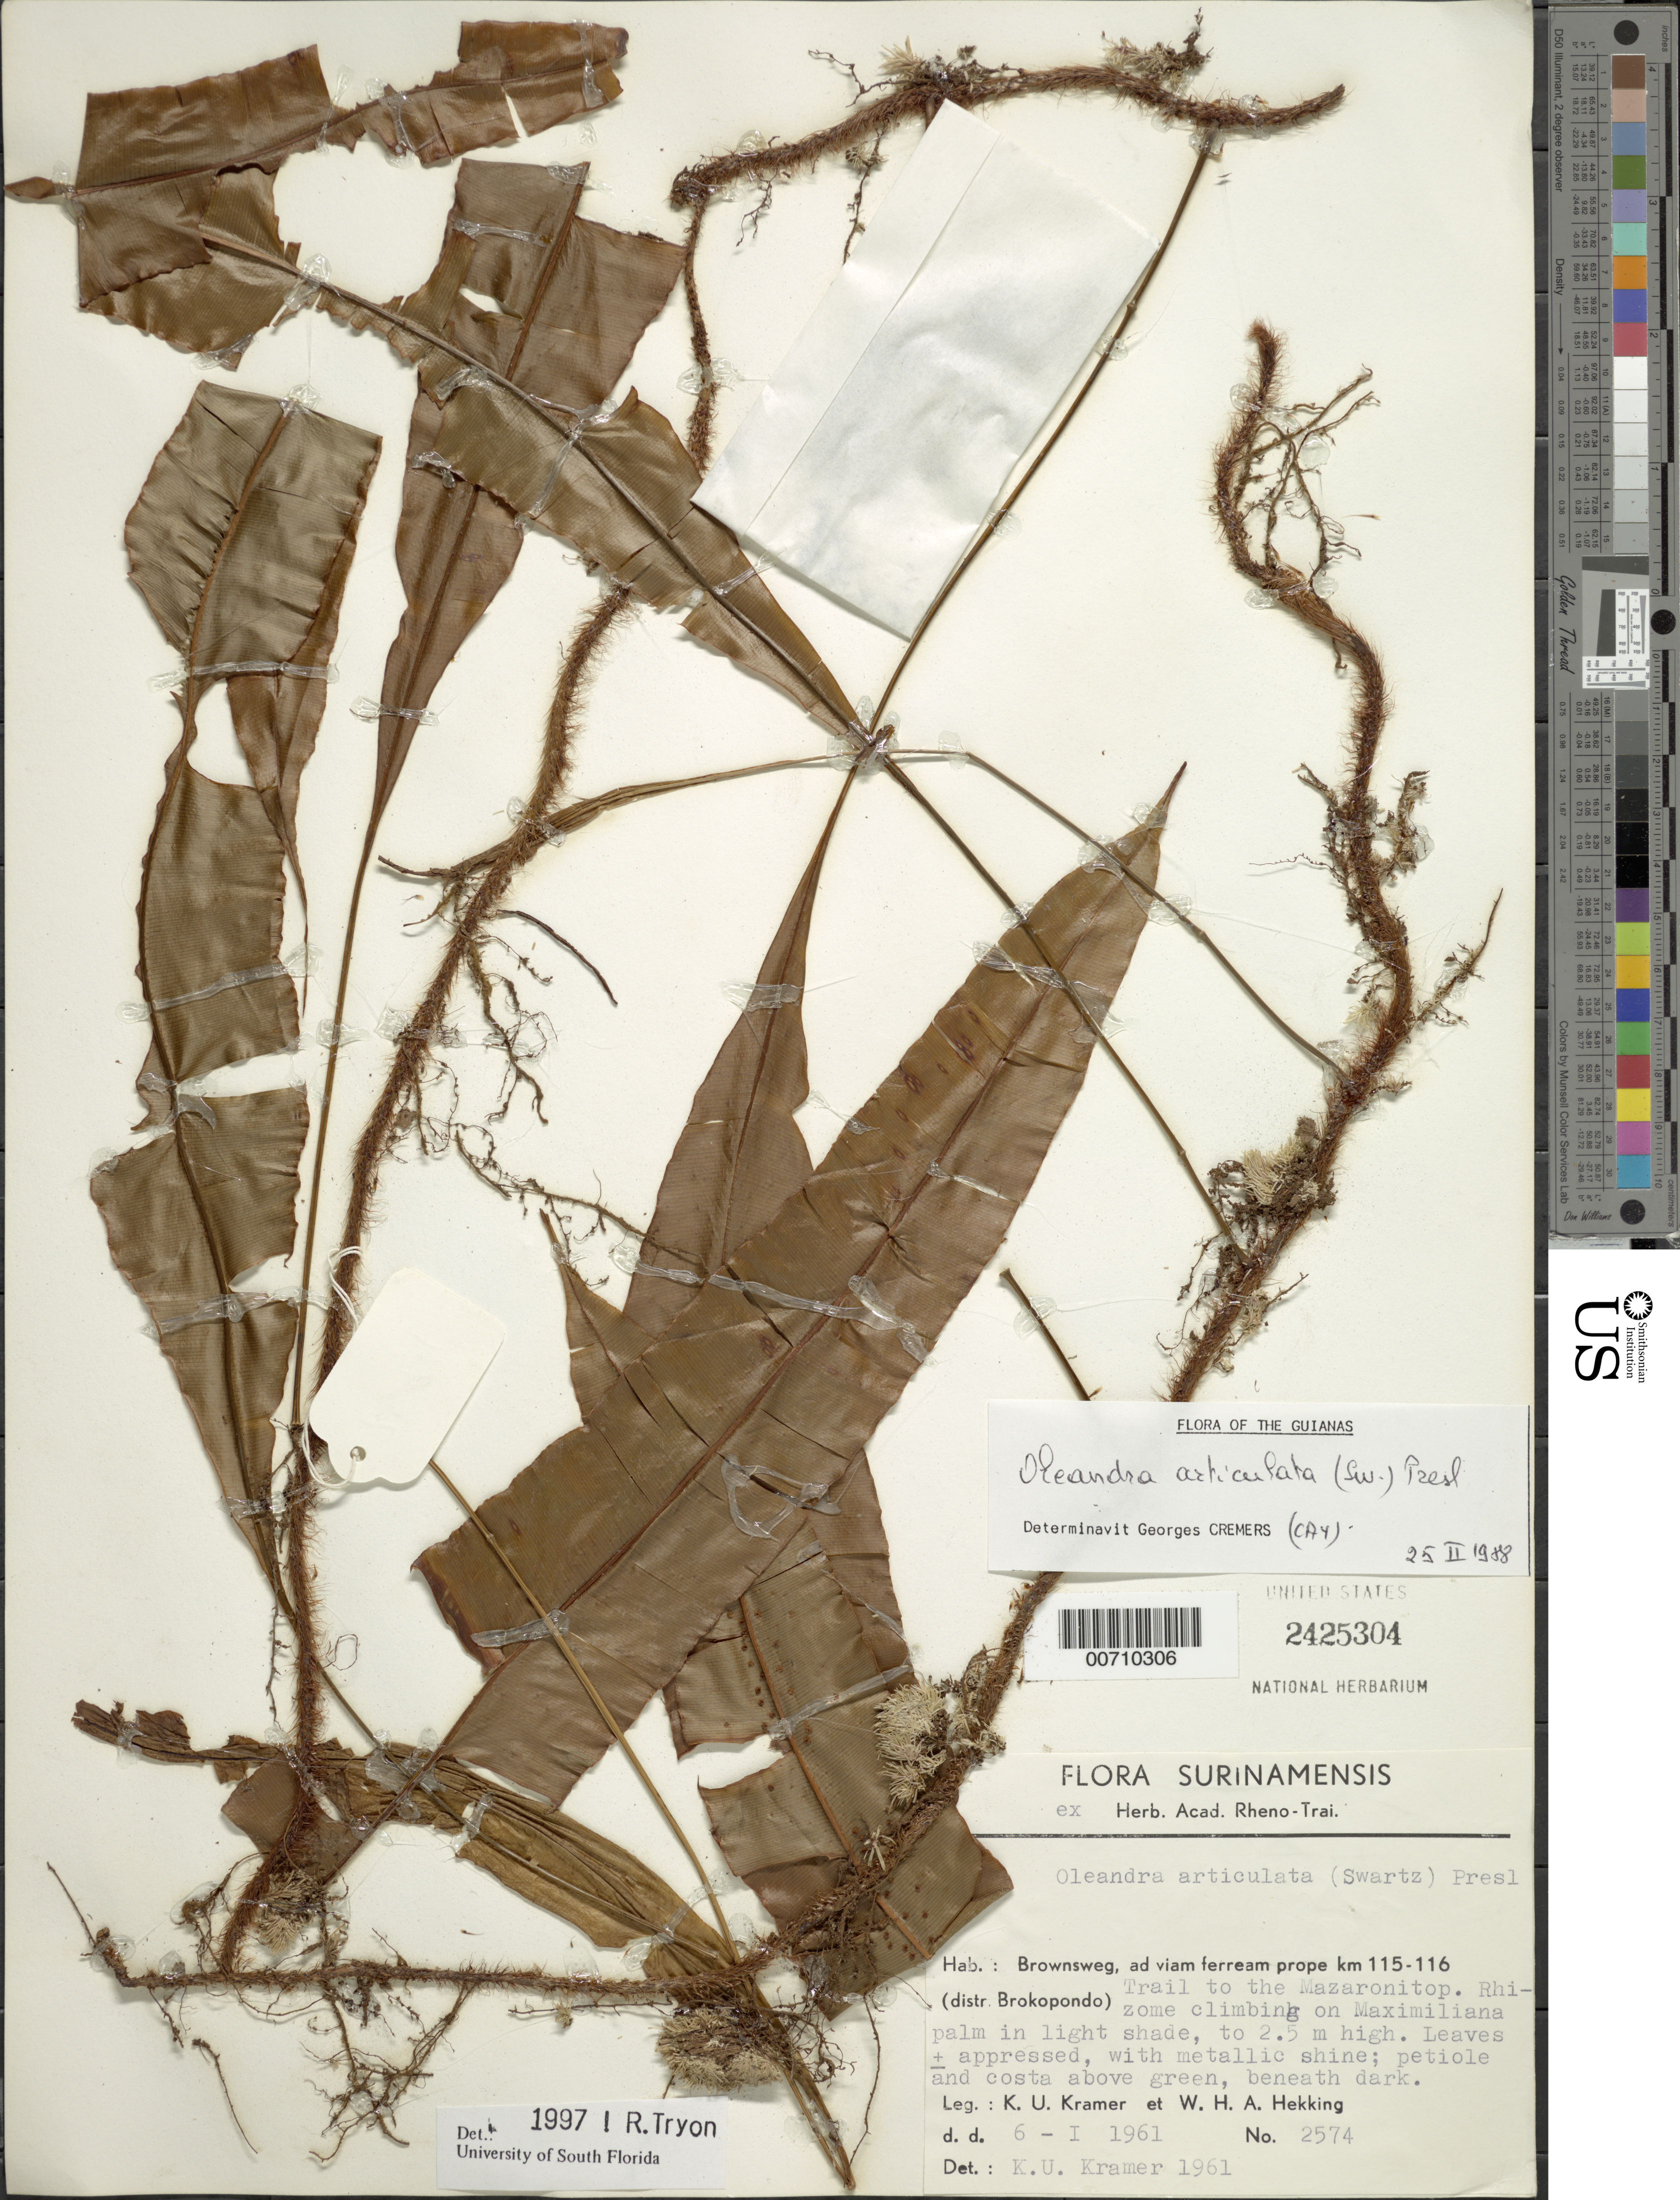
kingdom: Plantae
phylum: Tracheophyta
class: Polypodiopsida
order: Polypodiales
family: Oleandraceae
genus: Oleandra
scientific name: Oleandra articulata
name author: (Sw.) C. Presl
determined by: Tryon, Rolla M., Jr.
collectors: K. U. Kramer & W. H. A. Hekking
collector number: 2574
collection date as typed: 6-Jan-61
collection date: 1961-01-06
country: Suriname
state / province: Brokopondo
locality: Brownsweg, ad viam ferream prope km 115-116, trail to the Mazaronitop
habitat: Rhizome climbing on Maximiliana palm in light shade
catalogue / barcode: US 2425304